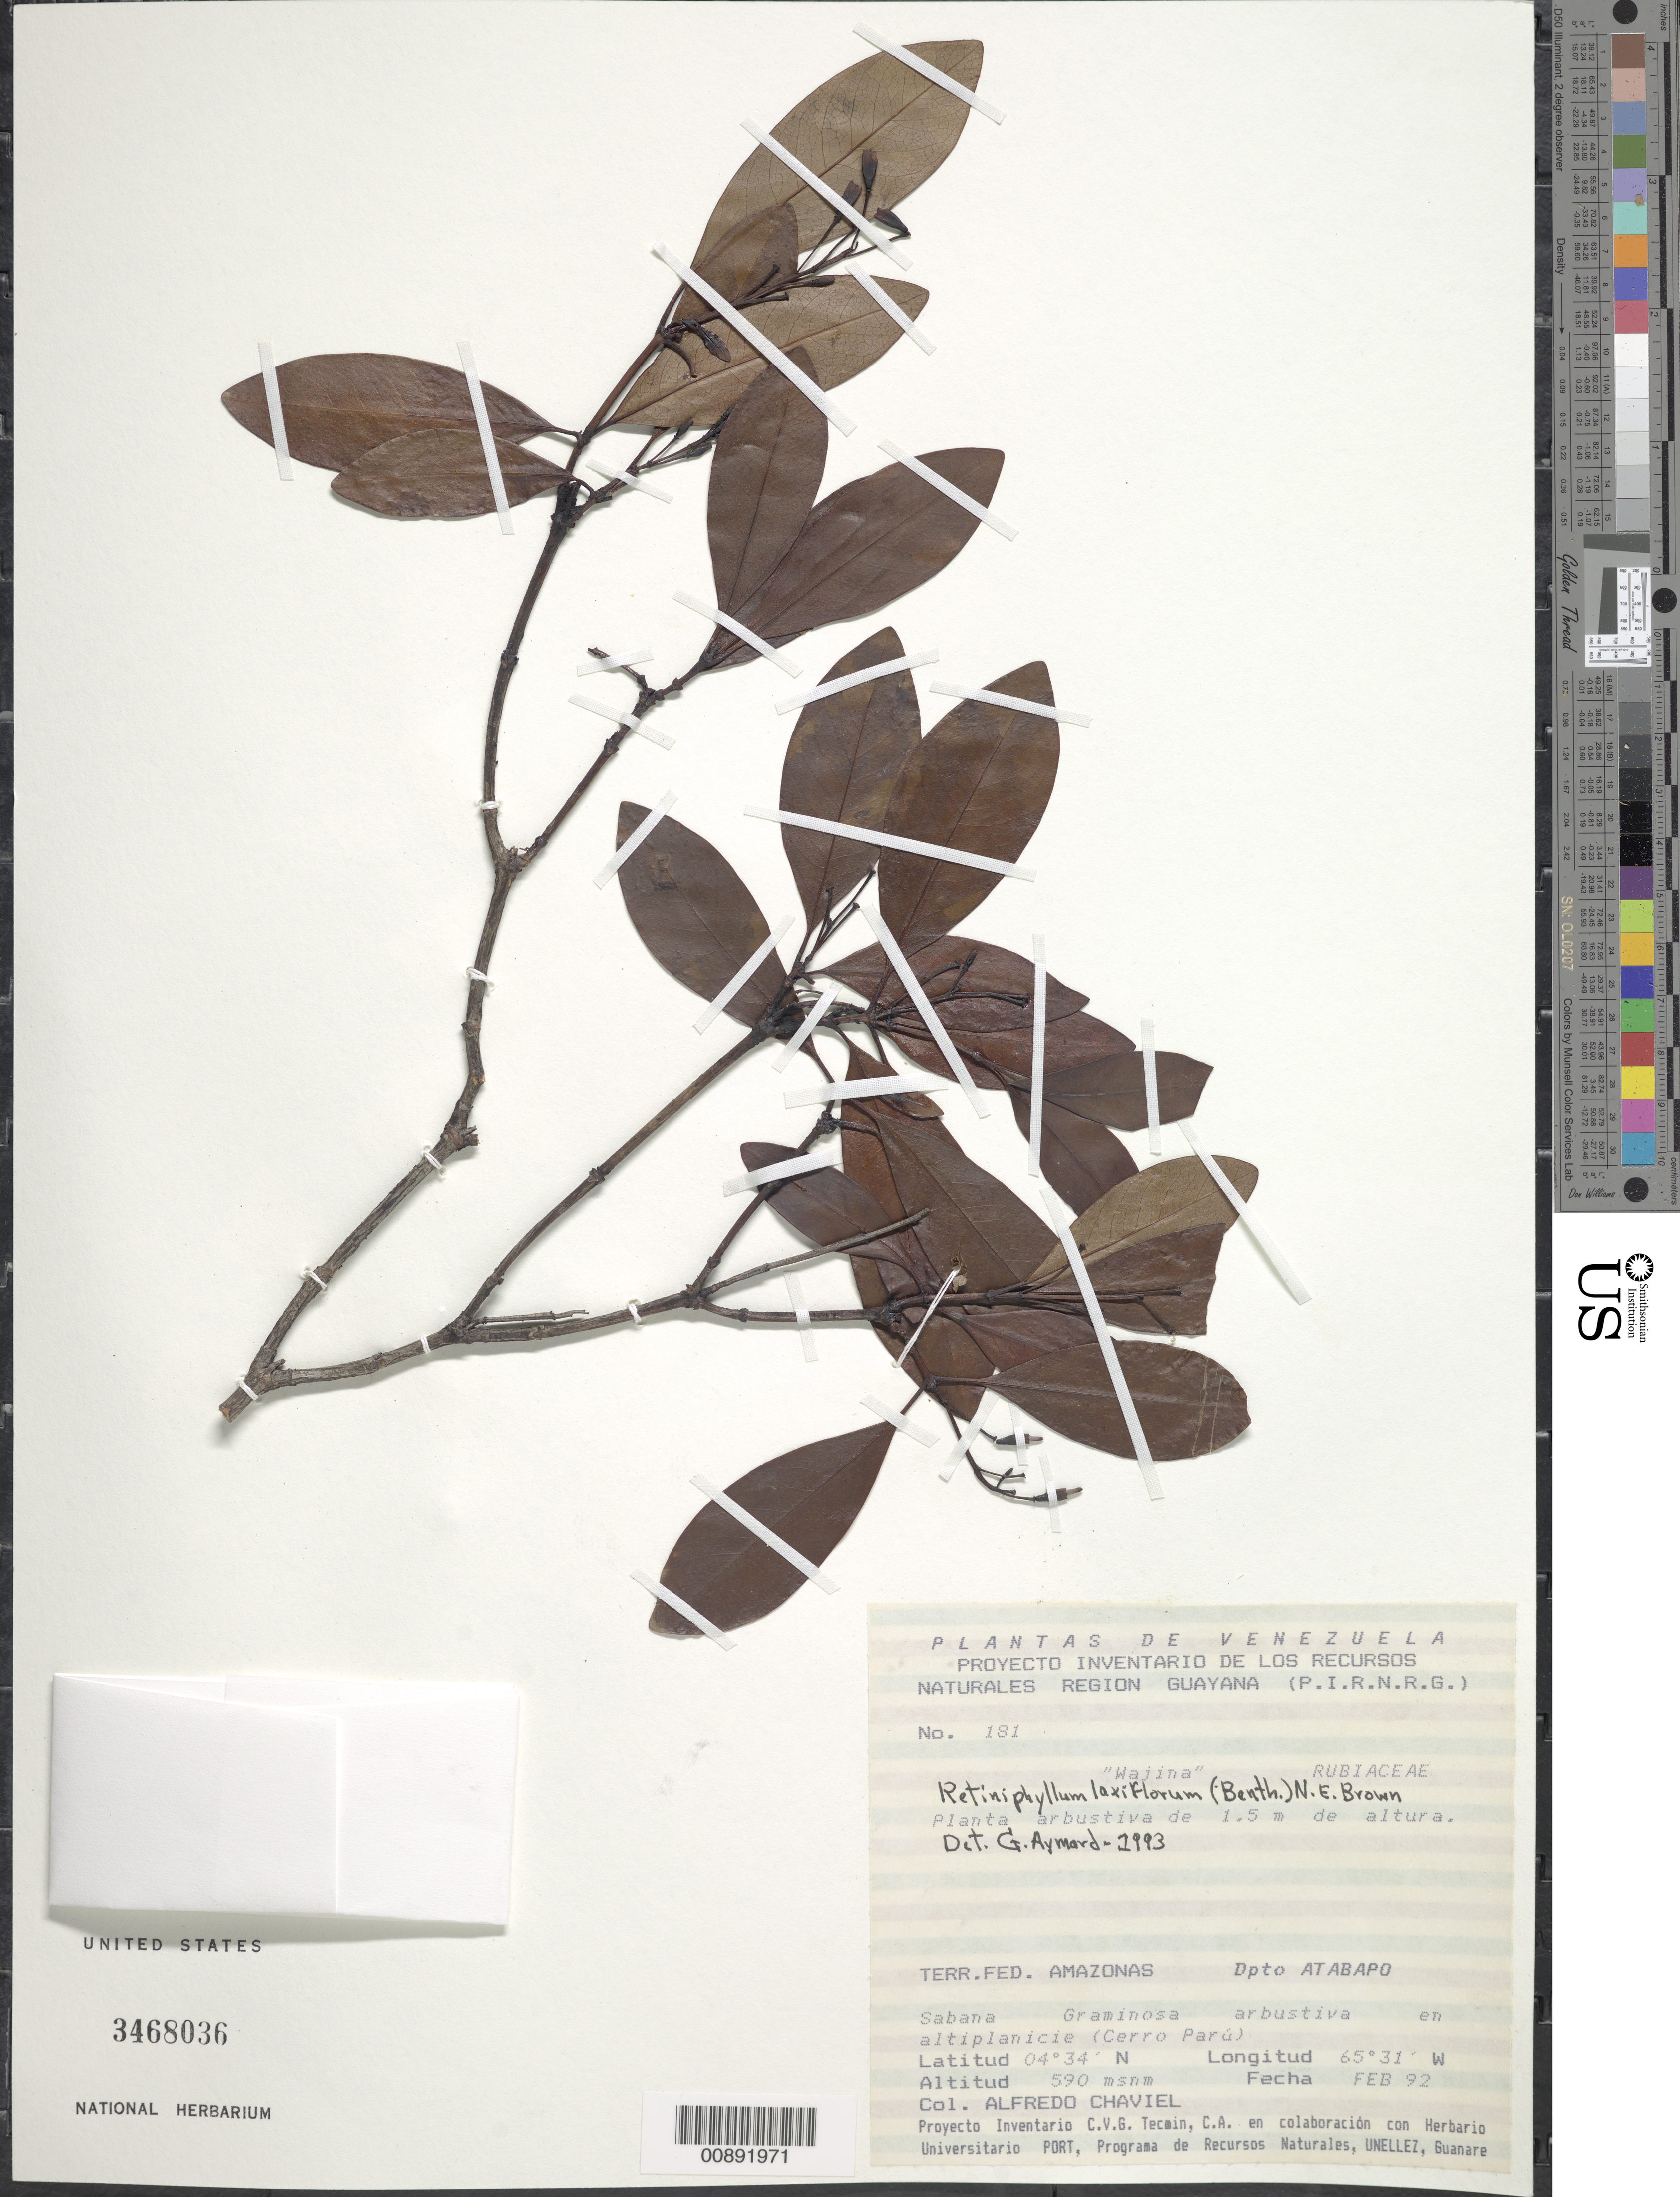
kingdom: Plantae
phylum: Tracheophyta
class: Magnoliopsida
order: Gentianales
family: Rubiaceae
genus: Retiniphyllum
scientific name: Retiniphyllum laxiflorum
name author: (Benth.) N.E. Br.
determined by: Aymard C., G. A., (PORT), Univ. Nac. Exp. de los Llanos Ezequiel Zamora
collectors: A. Chaviel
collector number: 181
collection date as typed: Feb-92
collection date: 1992-02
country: Venezuela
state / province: Amazonas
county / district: Atabapo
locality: Cerro Parú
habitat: Sabana graminosa arbustiva en altiplanicie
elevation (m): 590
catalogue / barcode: US 3468036